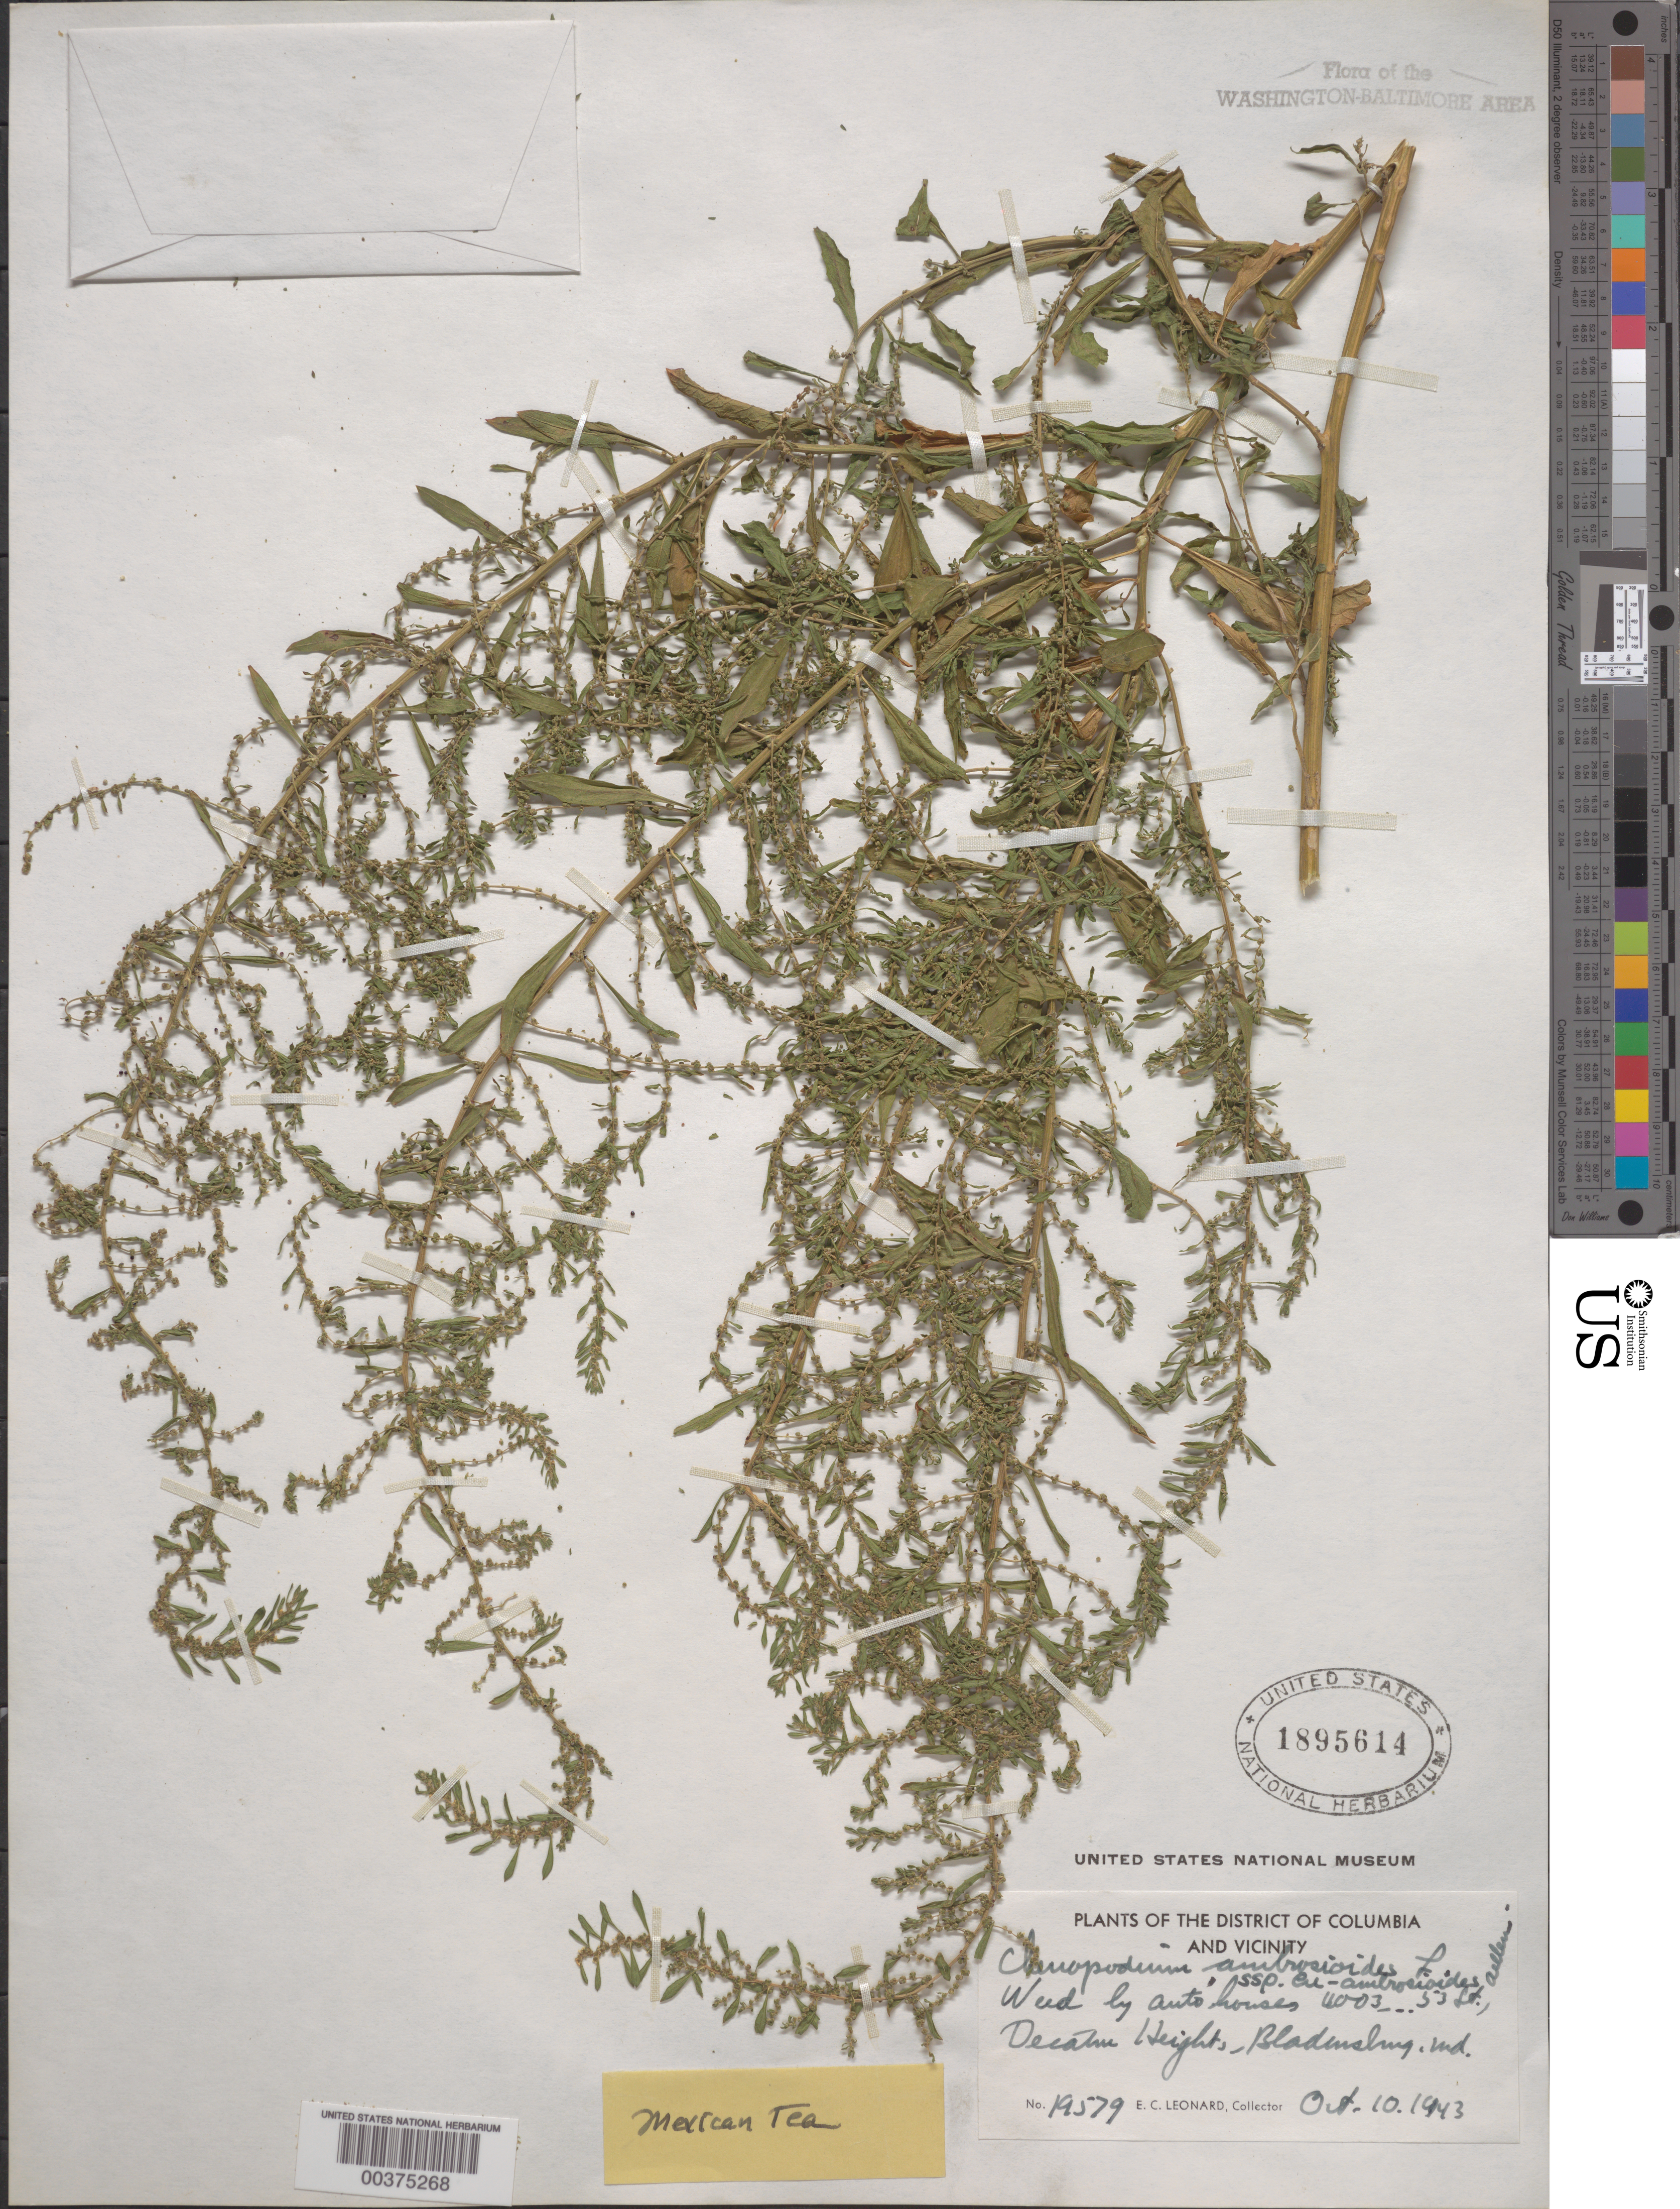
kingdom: Plantae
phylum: Tracheophyta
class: Magnoliopsida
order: Caryophyllales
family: Amaranthaceae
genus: Chenopodium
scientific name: Chenopodium ambrosioides subsp. eu-ambrosioides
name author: Aellen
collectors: E. C. Leonard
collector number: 19579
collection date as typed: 10 Oct 1943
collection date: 1943-10-10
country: United States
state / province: Maryland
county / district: Prince George's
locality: Decatur Heights, Bladensburg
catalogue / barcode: US 1895614